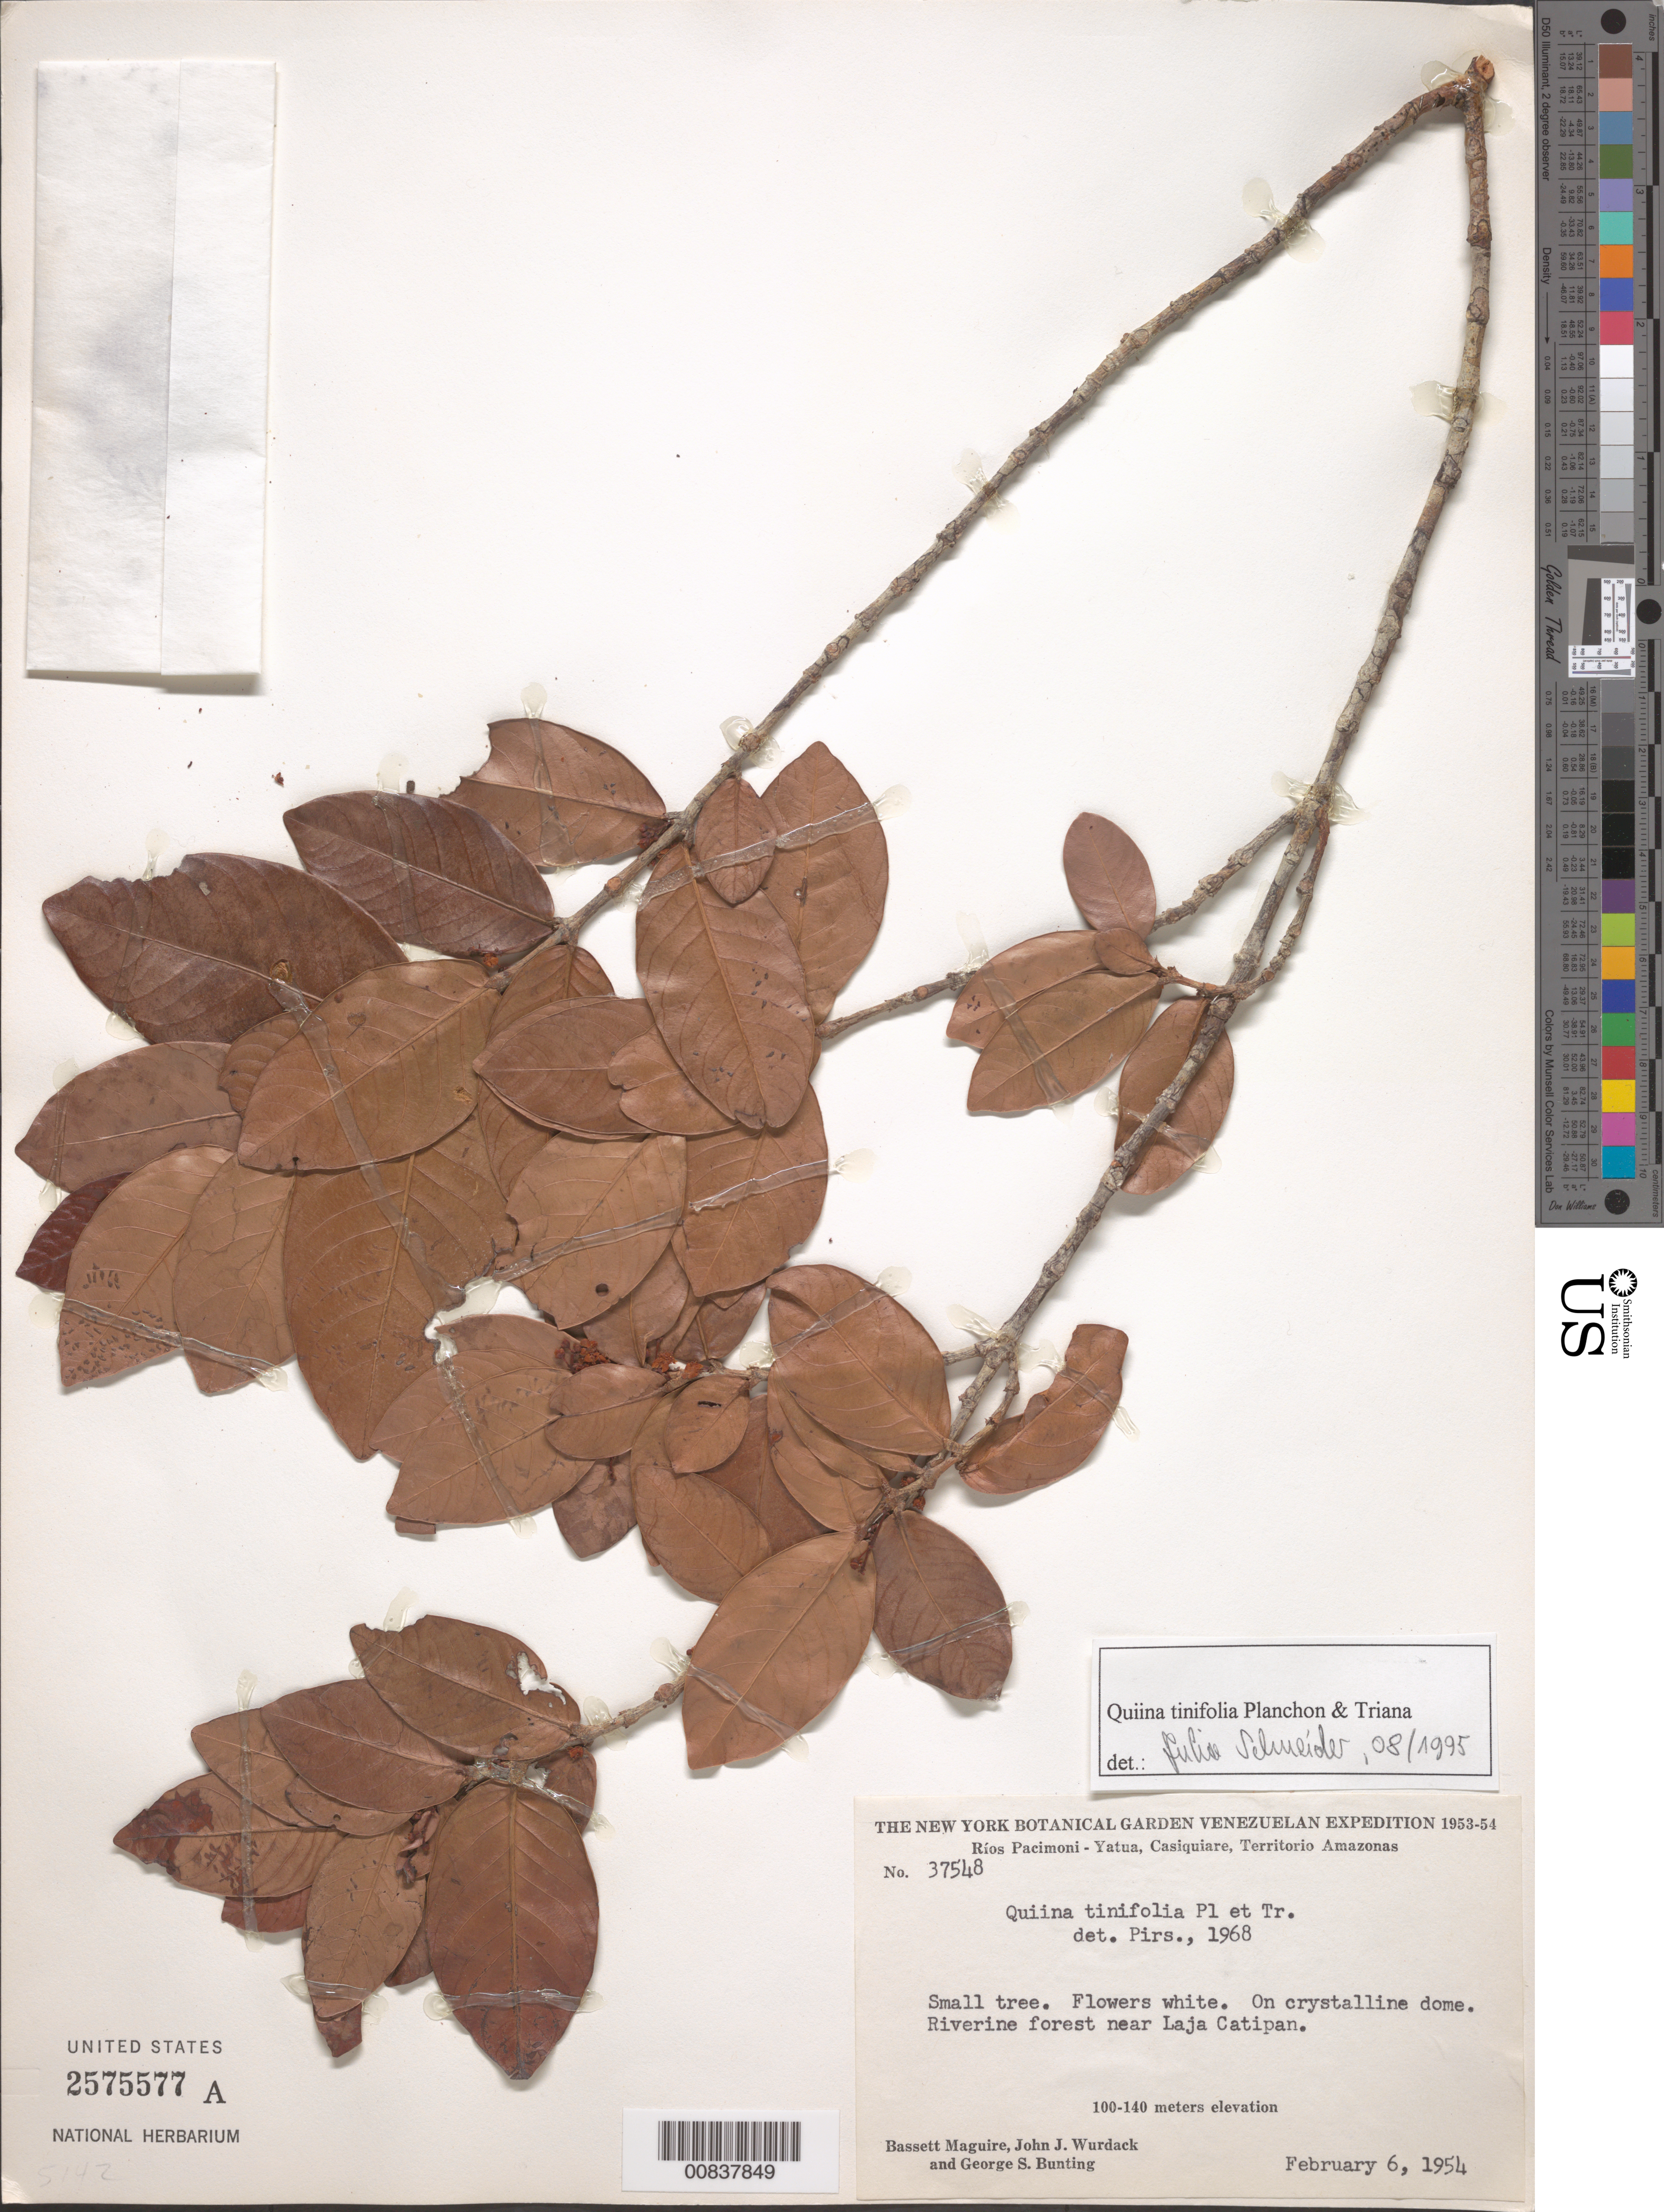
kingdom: Plantae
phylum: Tracheophyta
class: Magnoliopsida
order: Malpighiales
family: Quiinaceae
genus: Quiina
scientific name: Quiina tinifolia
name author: Planch. & Triana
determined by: Schneider, J.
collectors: B. Maguire, J. J. Wurdack & G. S. Bunting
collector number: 37548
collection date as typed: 6-Feb-54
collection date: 1954-02-06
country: Venezuela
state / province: Amazonas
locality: Ríos Pacimoni - Yatua, Casiquiare, near Laja Catipan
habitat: Crystalline dome, riverine forest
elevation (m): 100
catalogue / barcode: US 2575577A